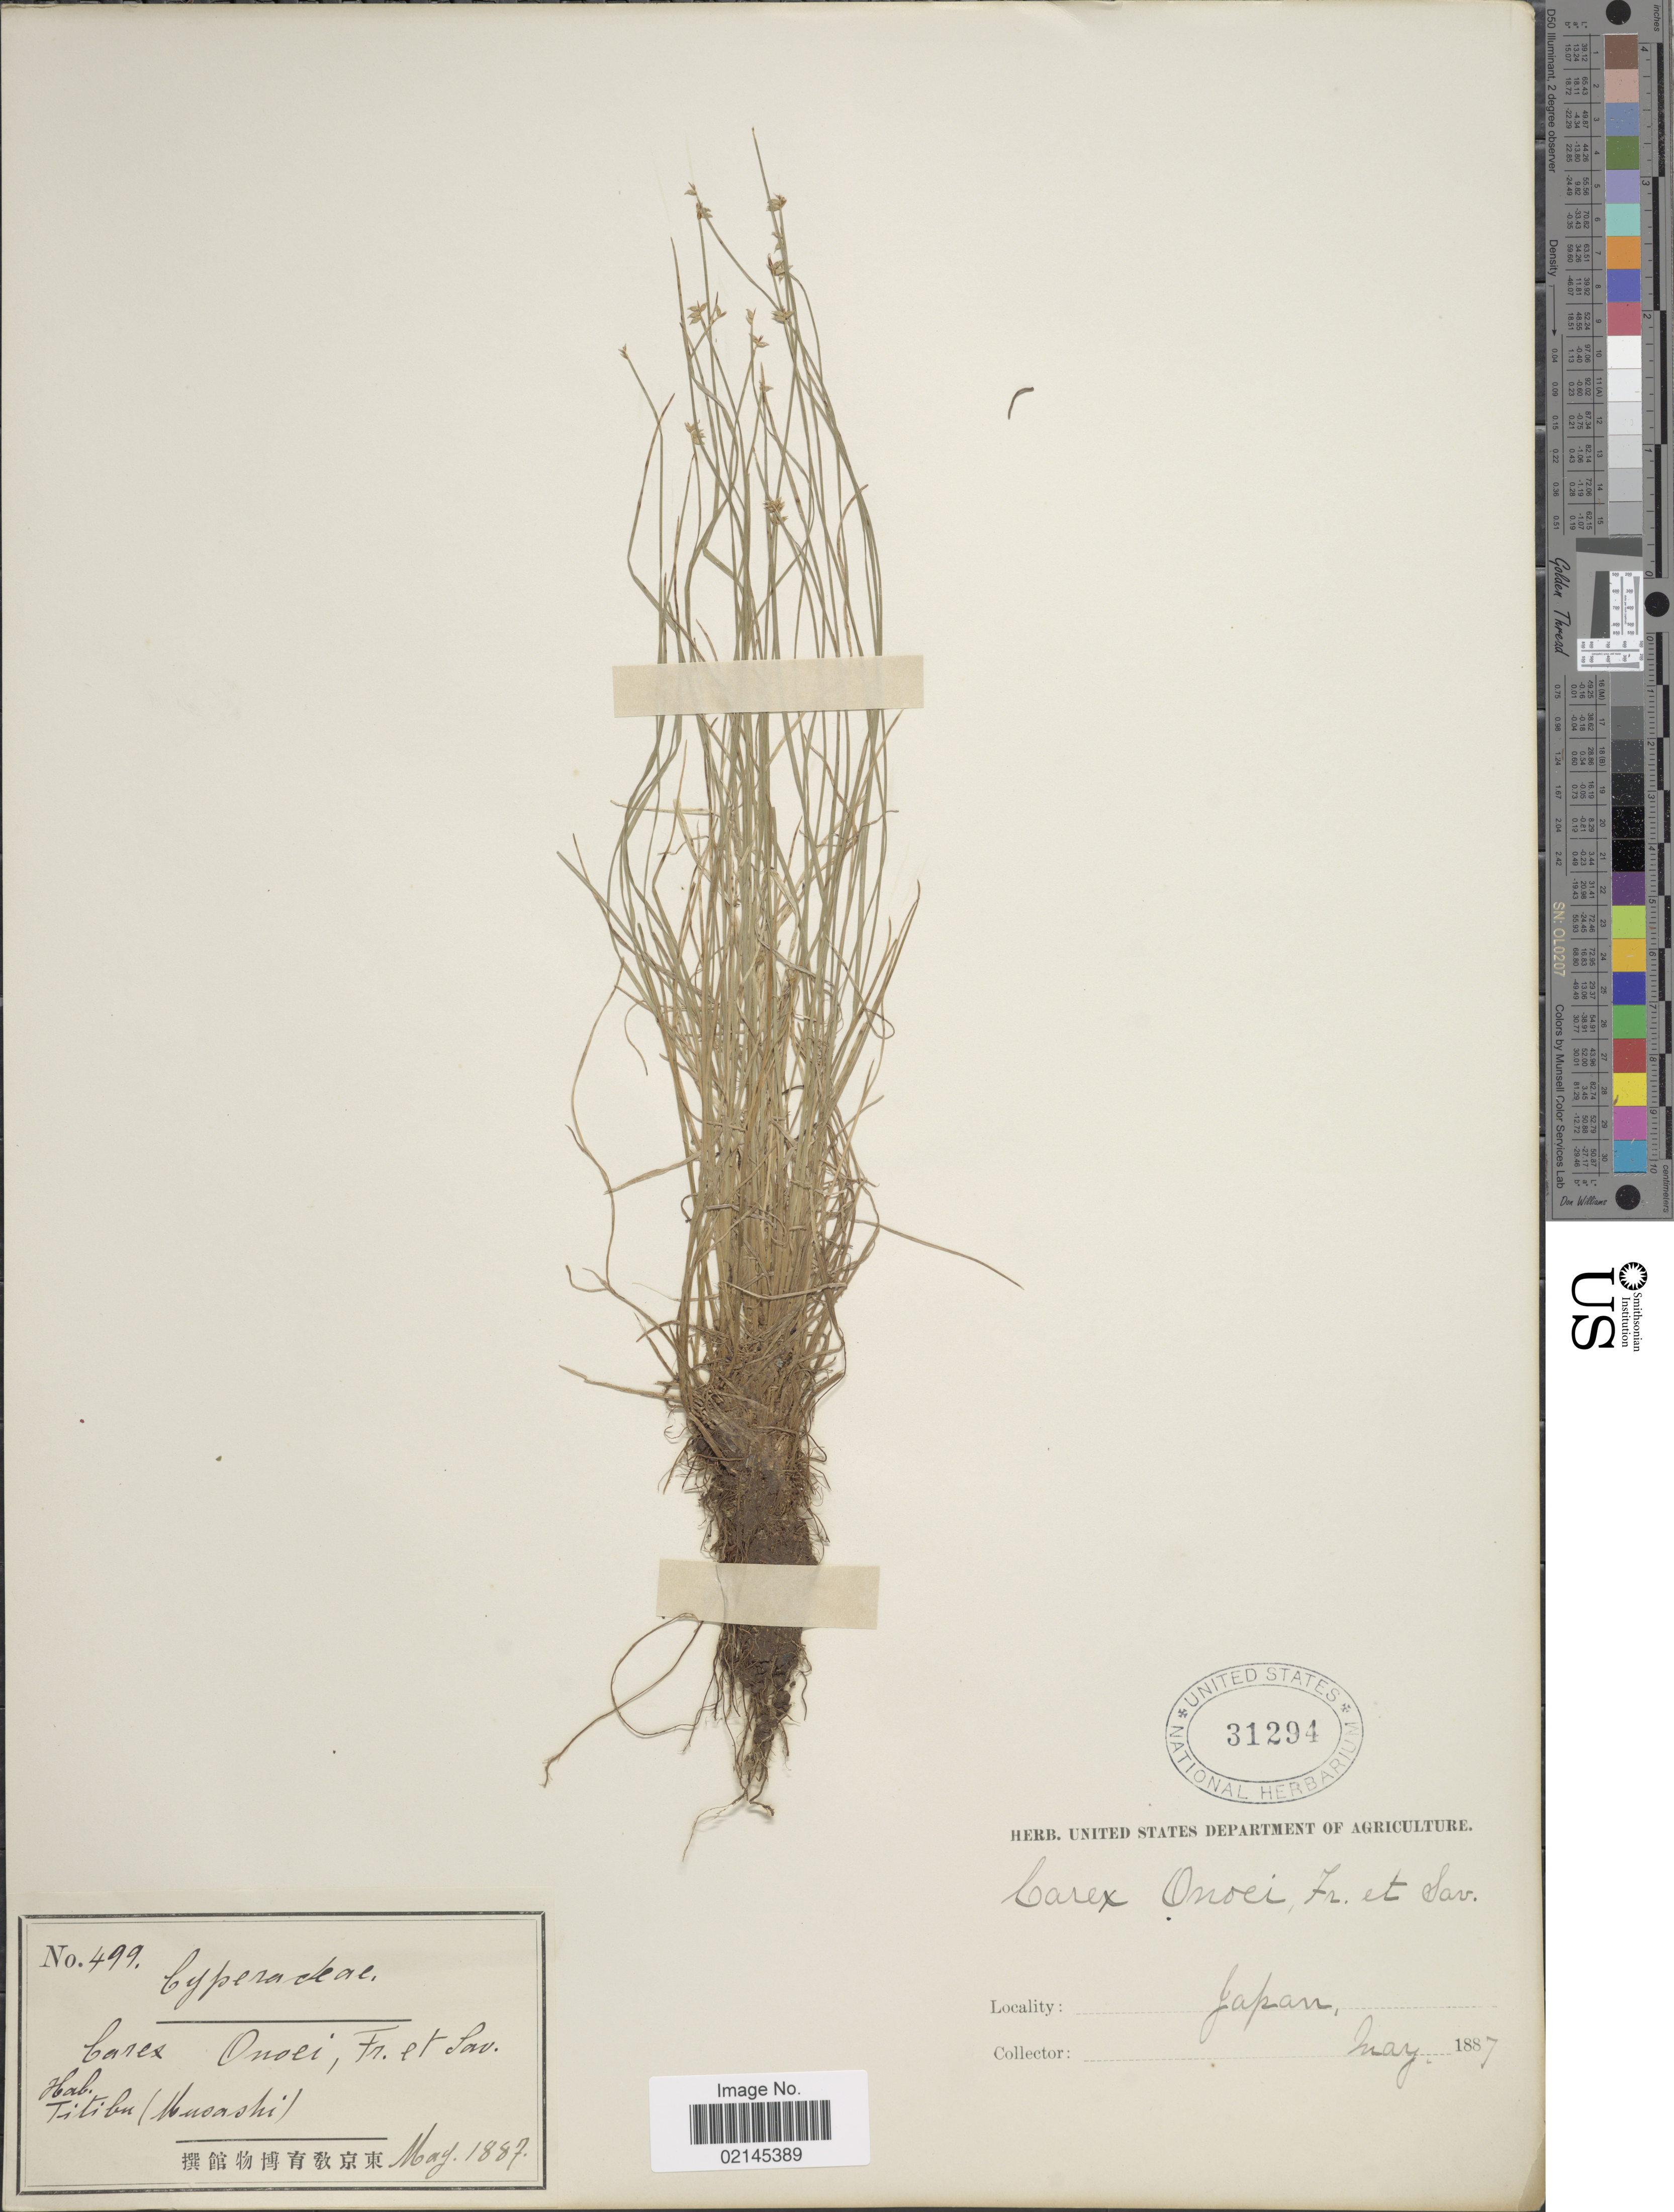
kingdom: Plantae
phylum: Tracheophyta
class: Liliopsida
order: Poales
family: Cyperaceae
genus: Carex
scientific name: Carex onoei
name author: Franch. & Sav.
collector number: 499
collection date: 1887-05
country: Japan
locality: Titibu (Musashi)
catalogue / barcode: US 31294